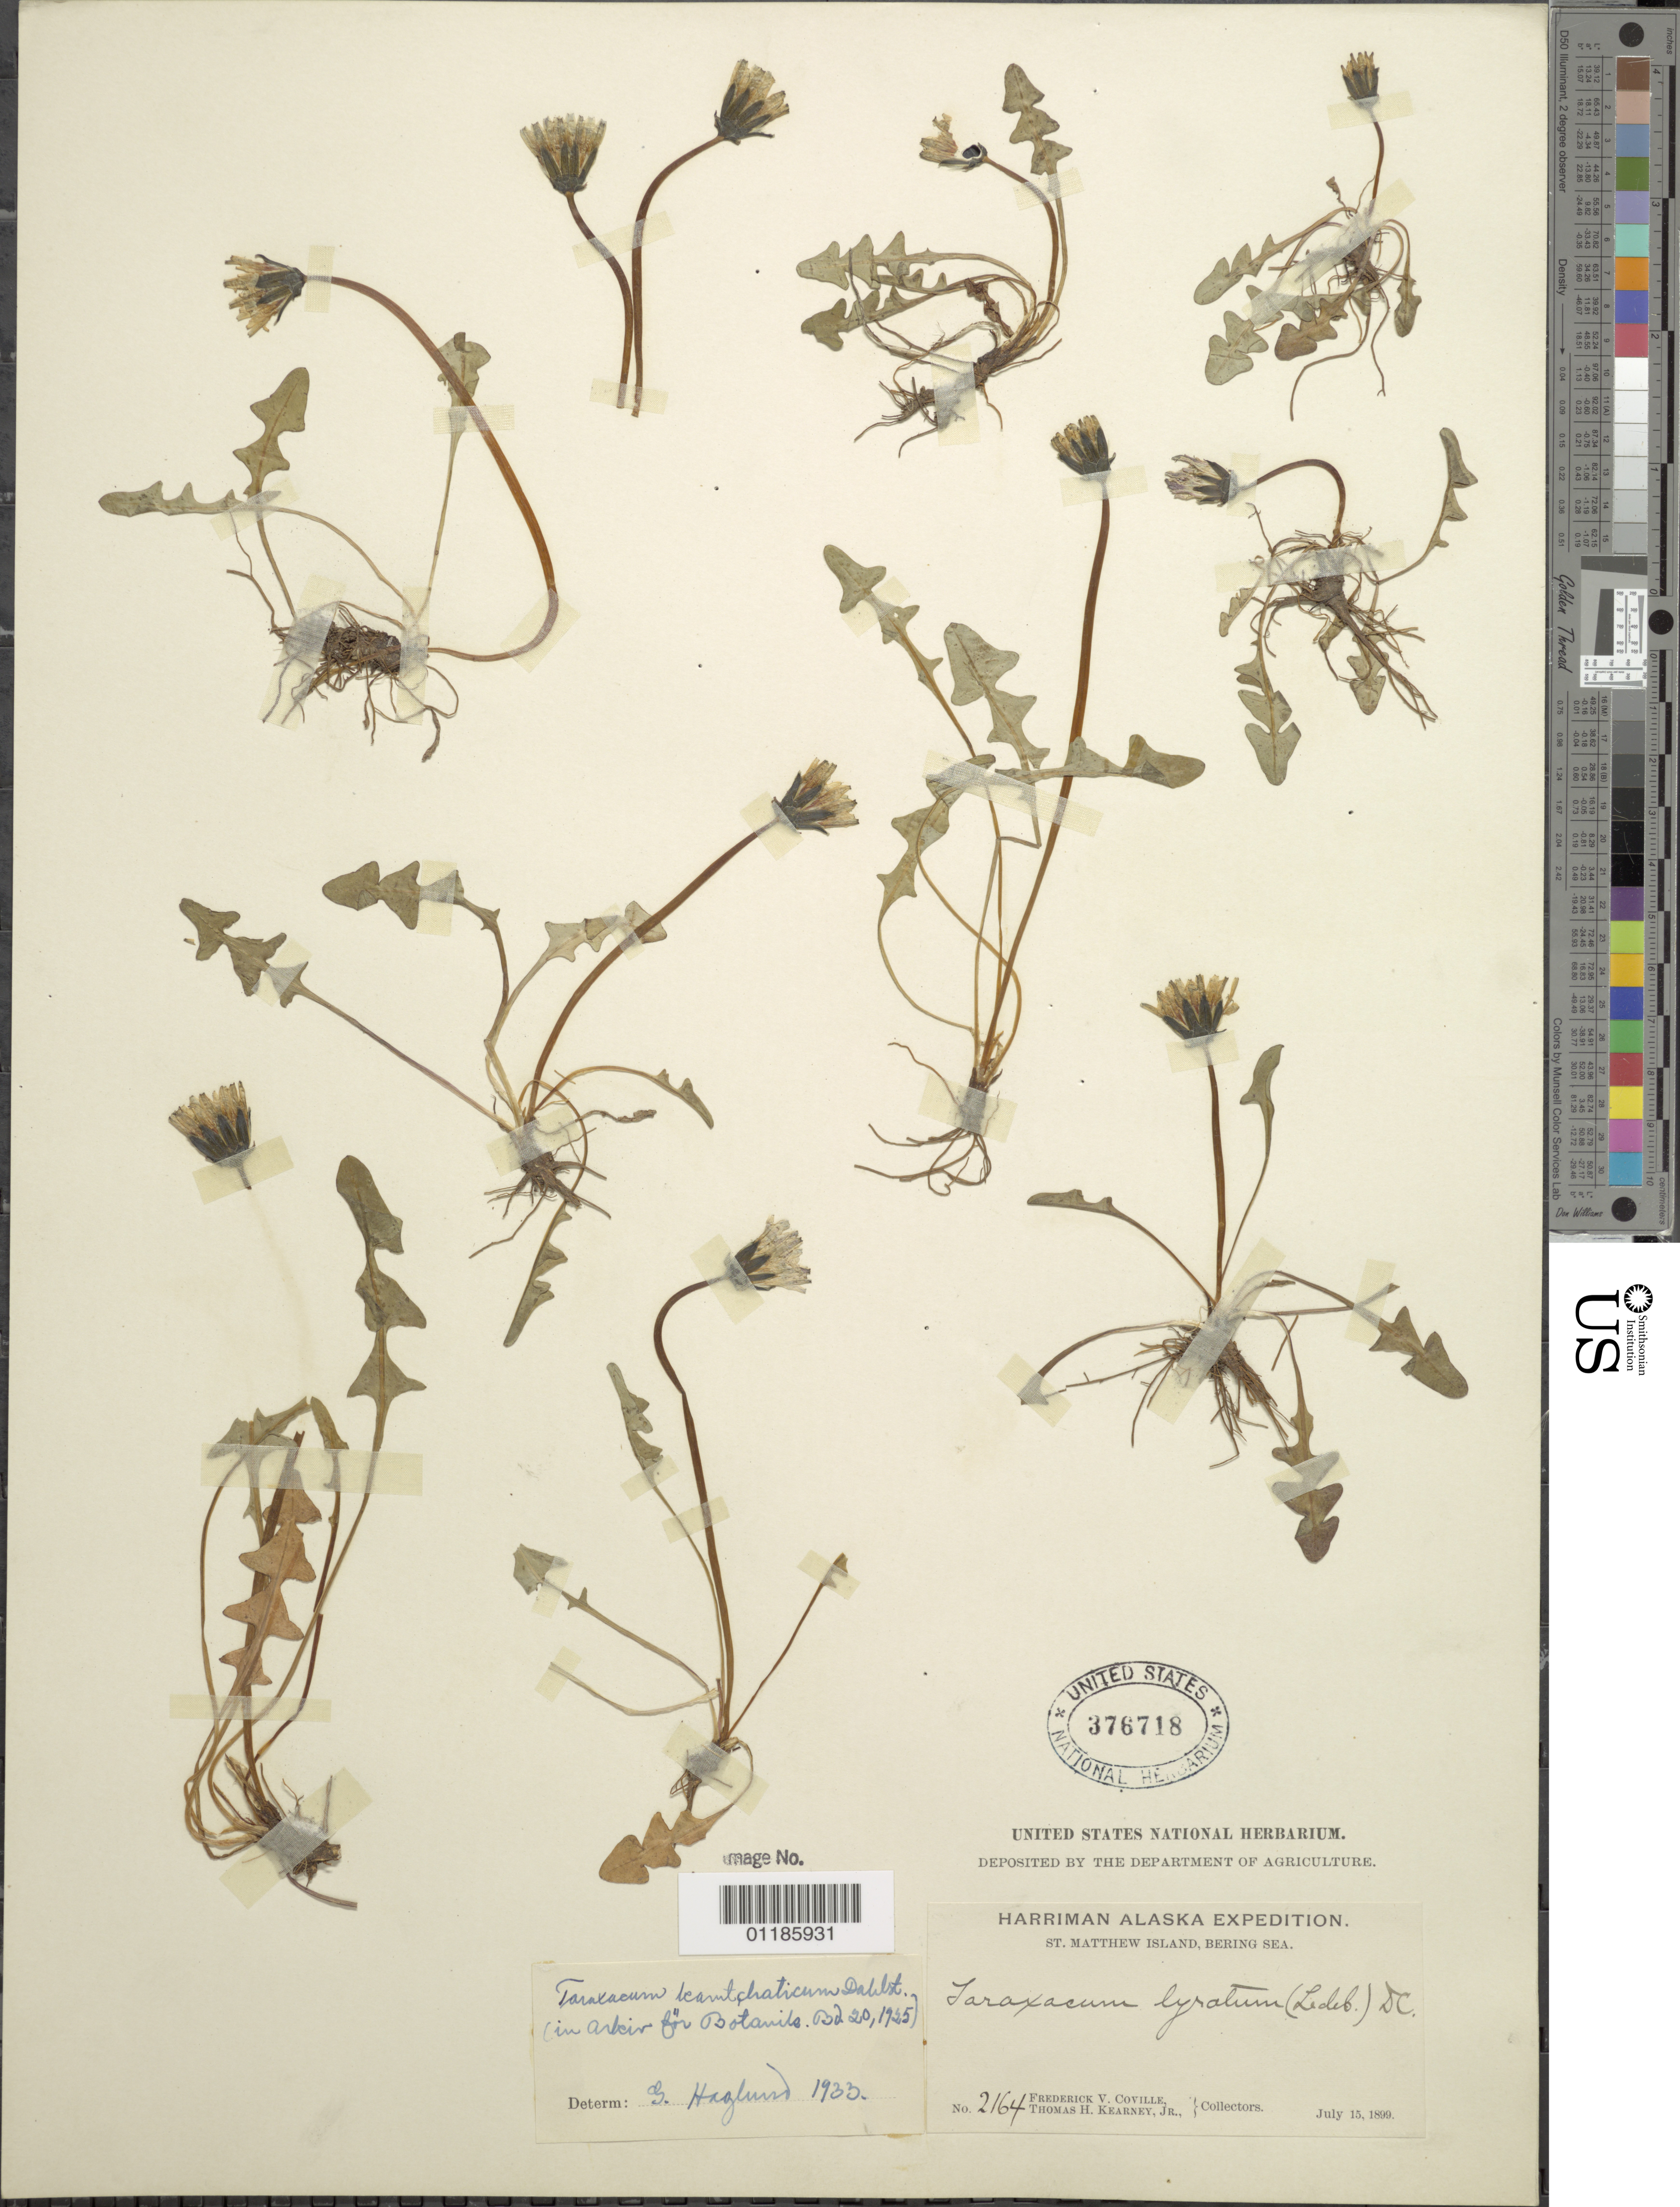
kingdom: Plantae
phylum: Tracheophyta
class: Magnoliopsida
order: Asterales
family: Asteraceae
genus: Taraxacum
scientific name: Taraxacum alaskanum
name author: Rydb.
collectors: F. V. Coville & T. H. Kearney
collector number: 2164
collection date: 1899-07-15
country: United States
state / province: Alaska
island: St. Matthew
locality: St Matthew Island, Bering Sea.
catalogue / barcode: US 376718